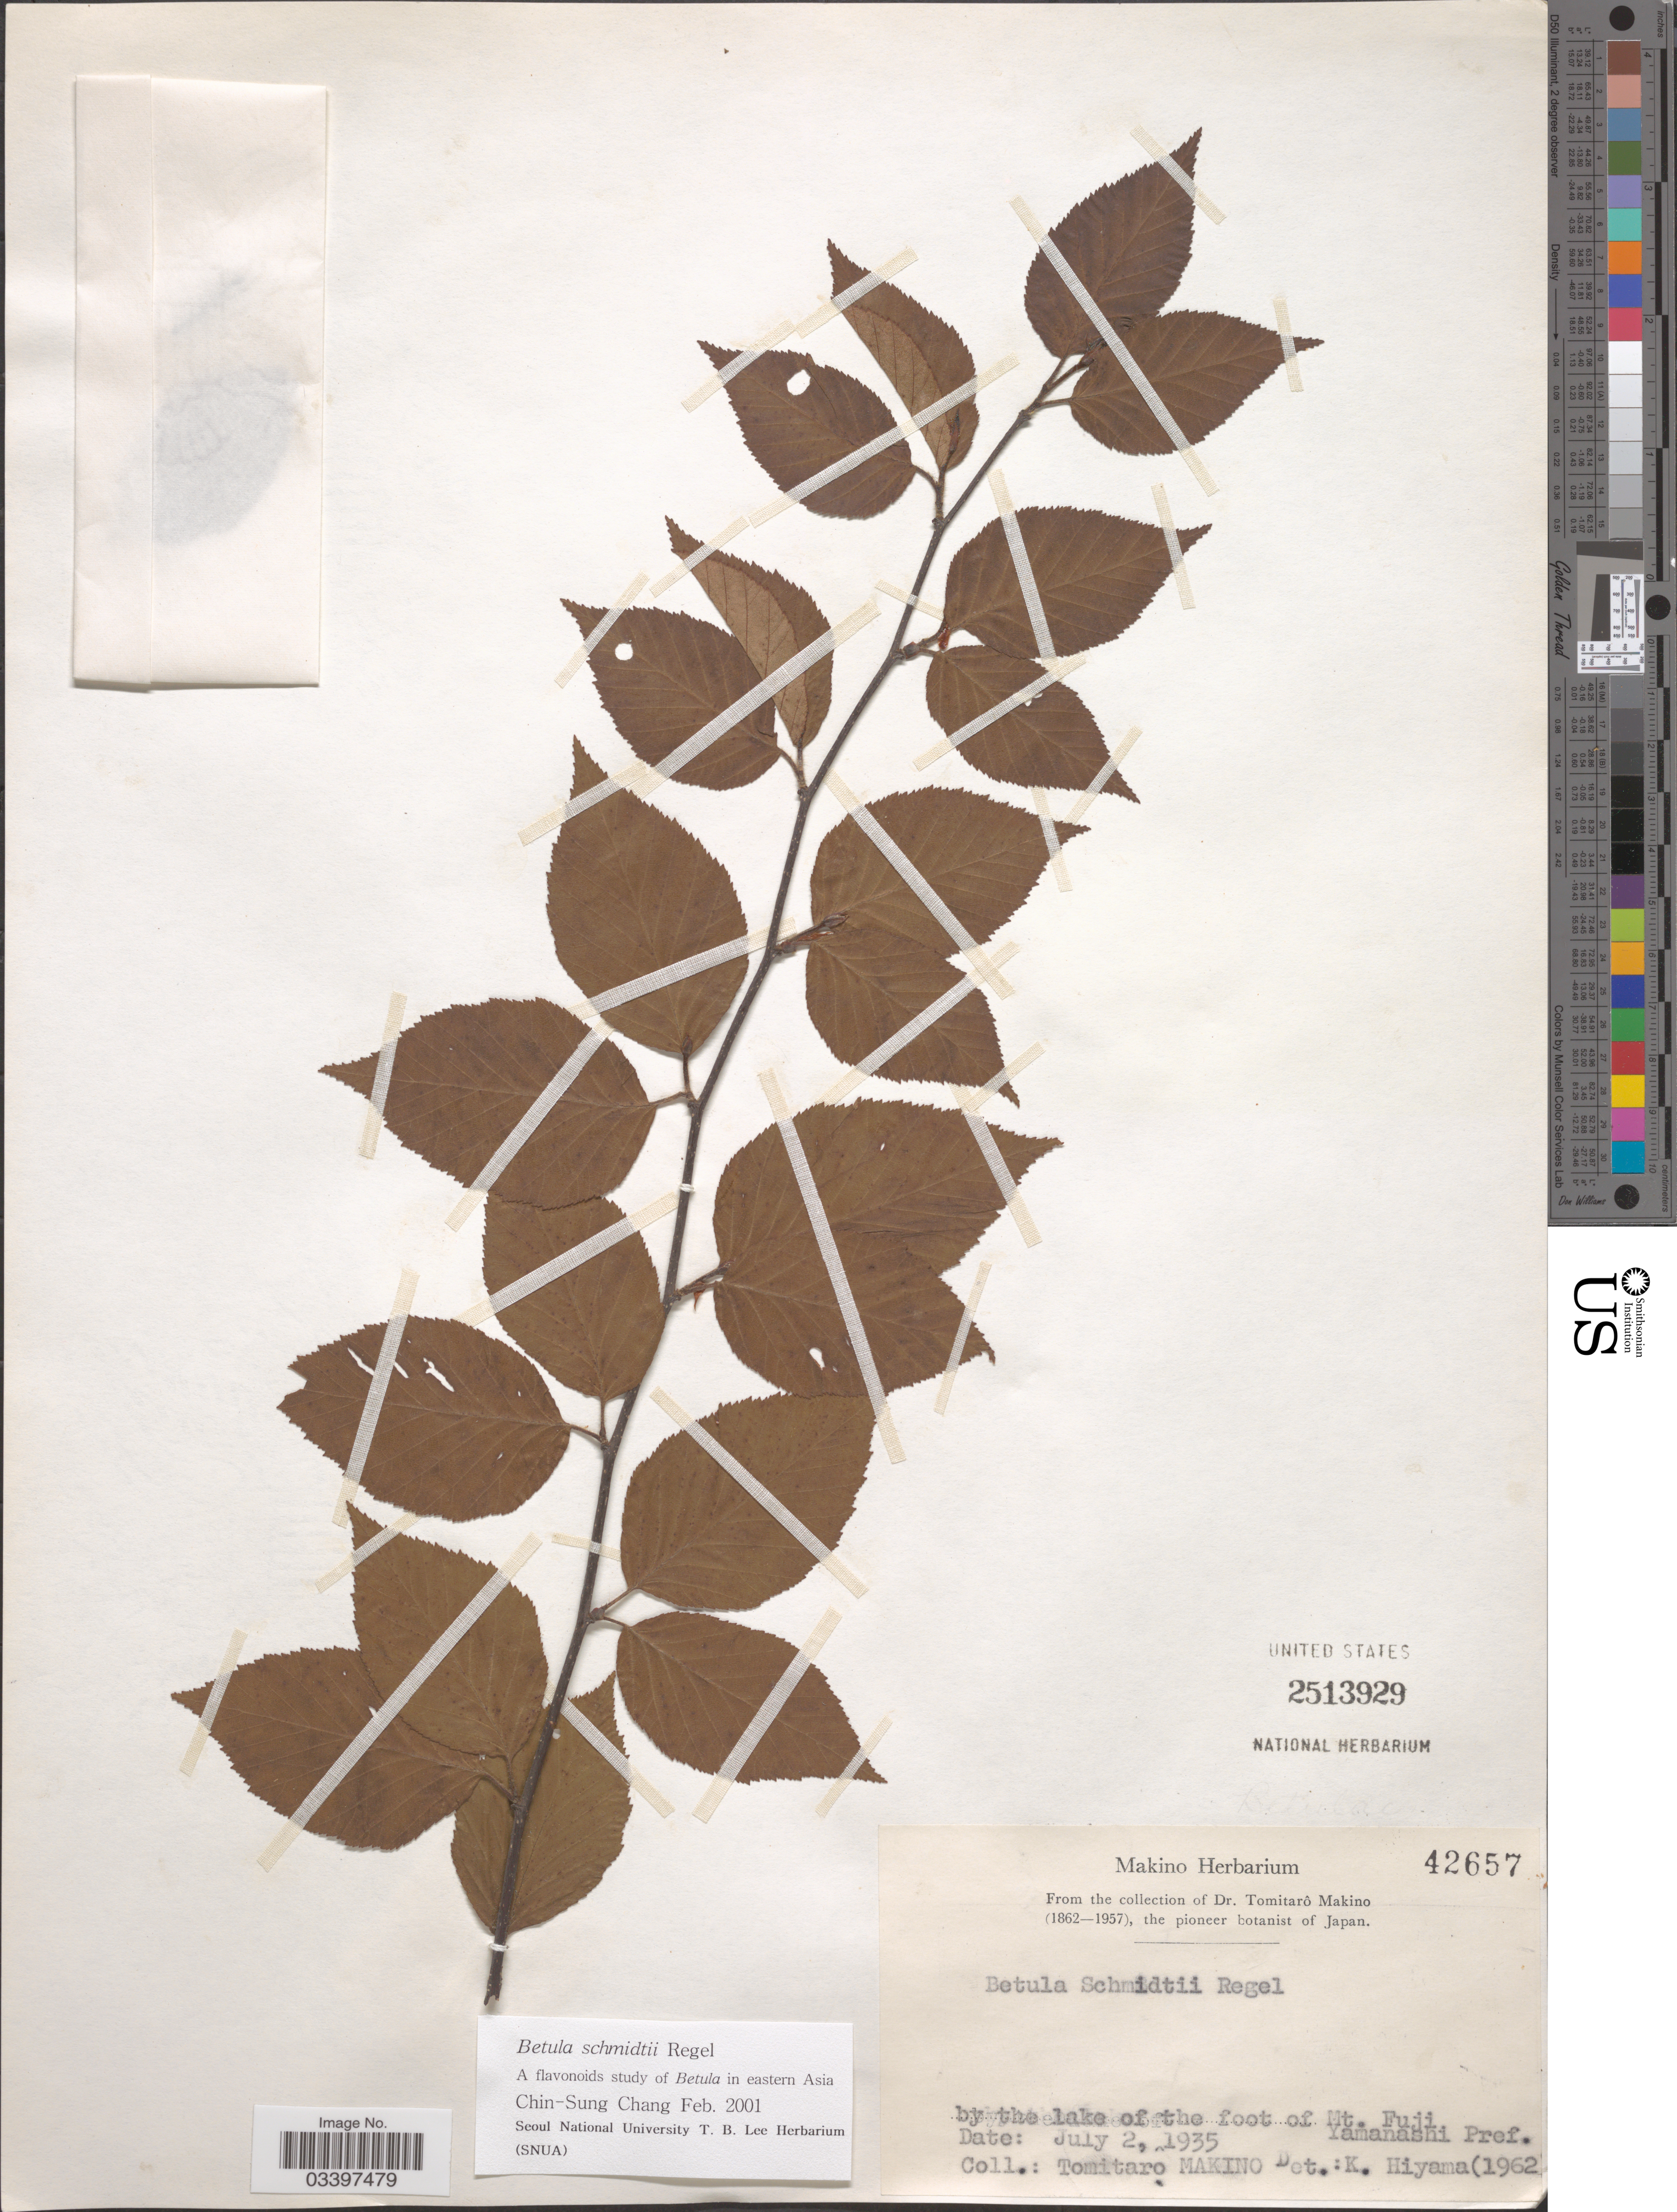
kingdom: Plantae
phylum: Tracheophyta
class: Magnoliopsida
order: Fagales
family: Betulaceae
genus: Betula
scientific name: Betula schmidtii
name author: Regel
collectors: T. Makino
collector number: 42657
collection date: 1935-07-02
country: Japan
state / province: Yamanasi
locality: By the lake of the foot of Mt. Fuji Yamanashi Pref.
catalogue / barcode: US 2513929